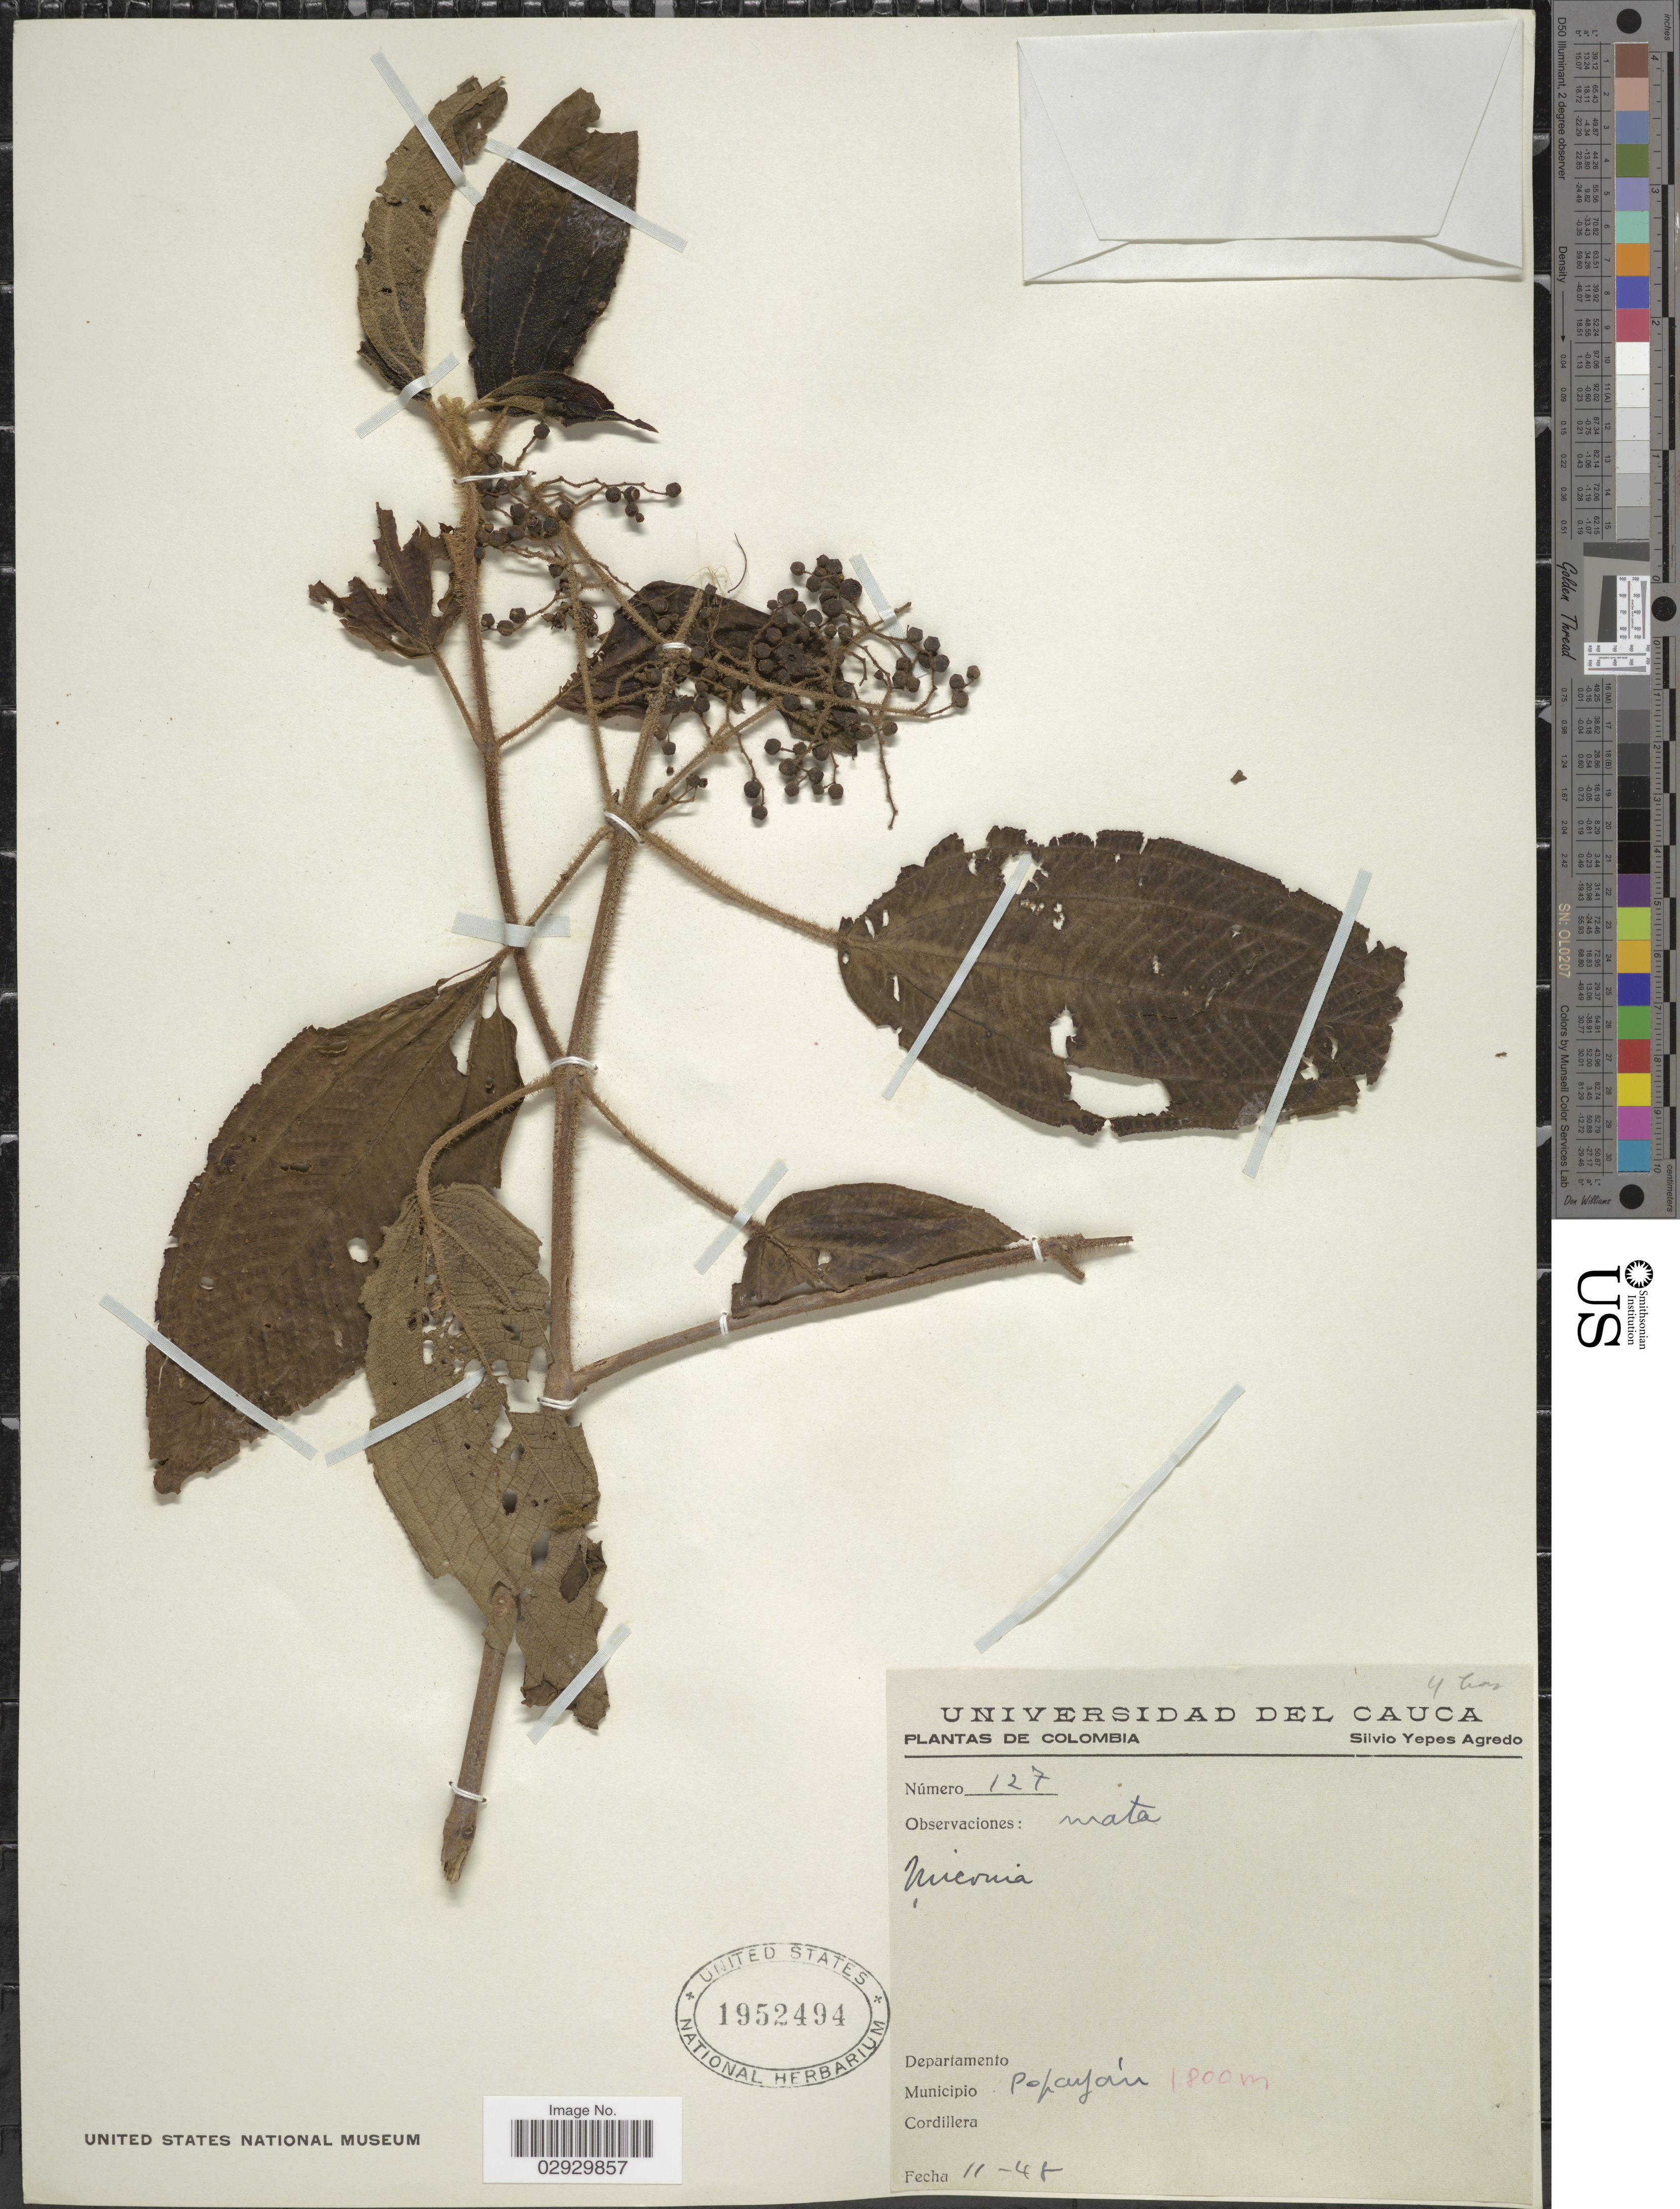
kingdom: Plantae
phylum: Tracheophyta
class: Magnoliopsida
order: Myrtales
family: Melastomataceae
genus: Leandra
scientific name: Leandra melanodesma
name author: (Naudin) Cogn.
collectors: S. Yepes-Agredo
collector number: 127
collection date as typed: Transcribed d/m/y: /11/48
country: Colombia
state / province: Cauca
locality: Municipio Popayán.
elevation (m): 1800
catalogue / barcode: US 1952494